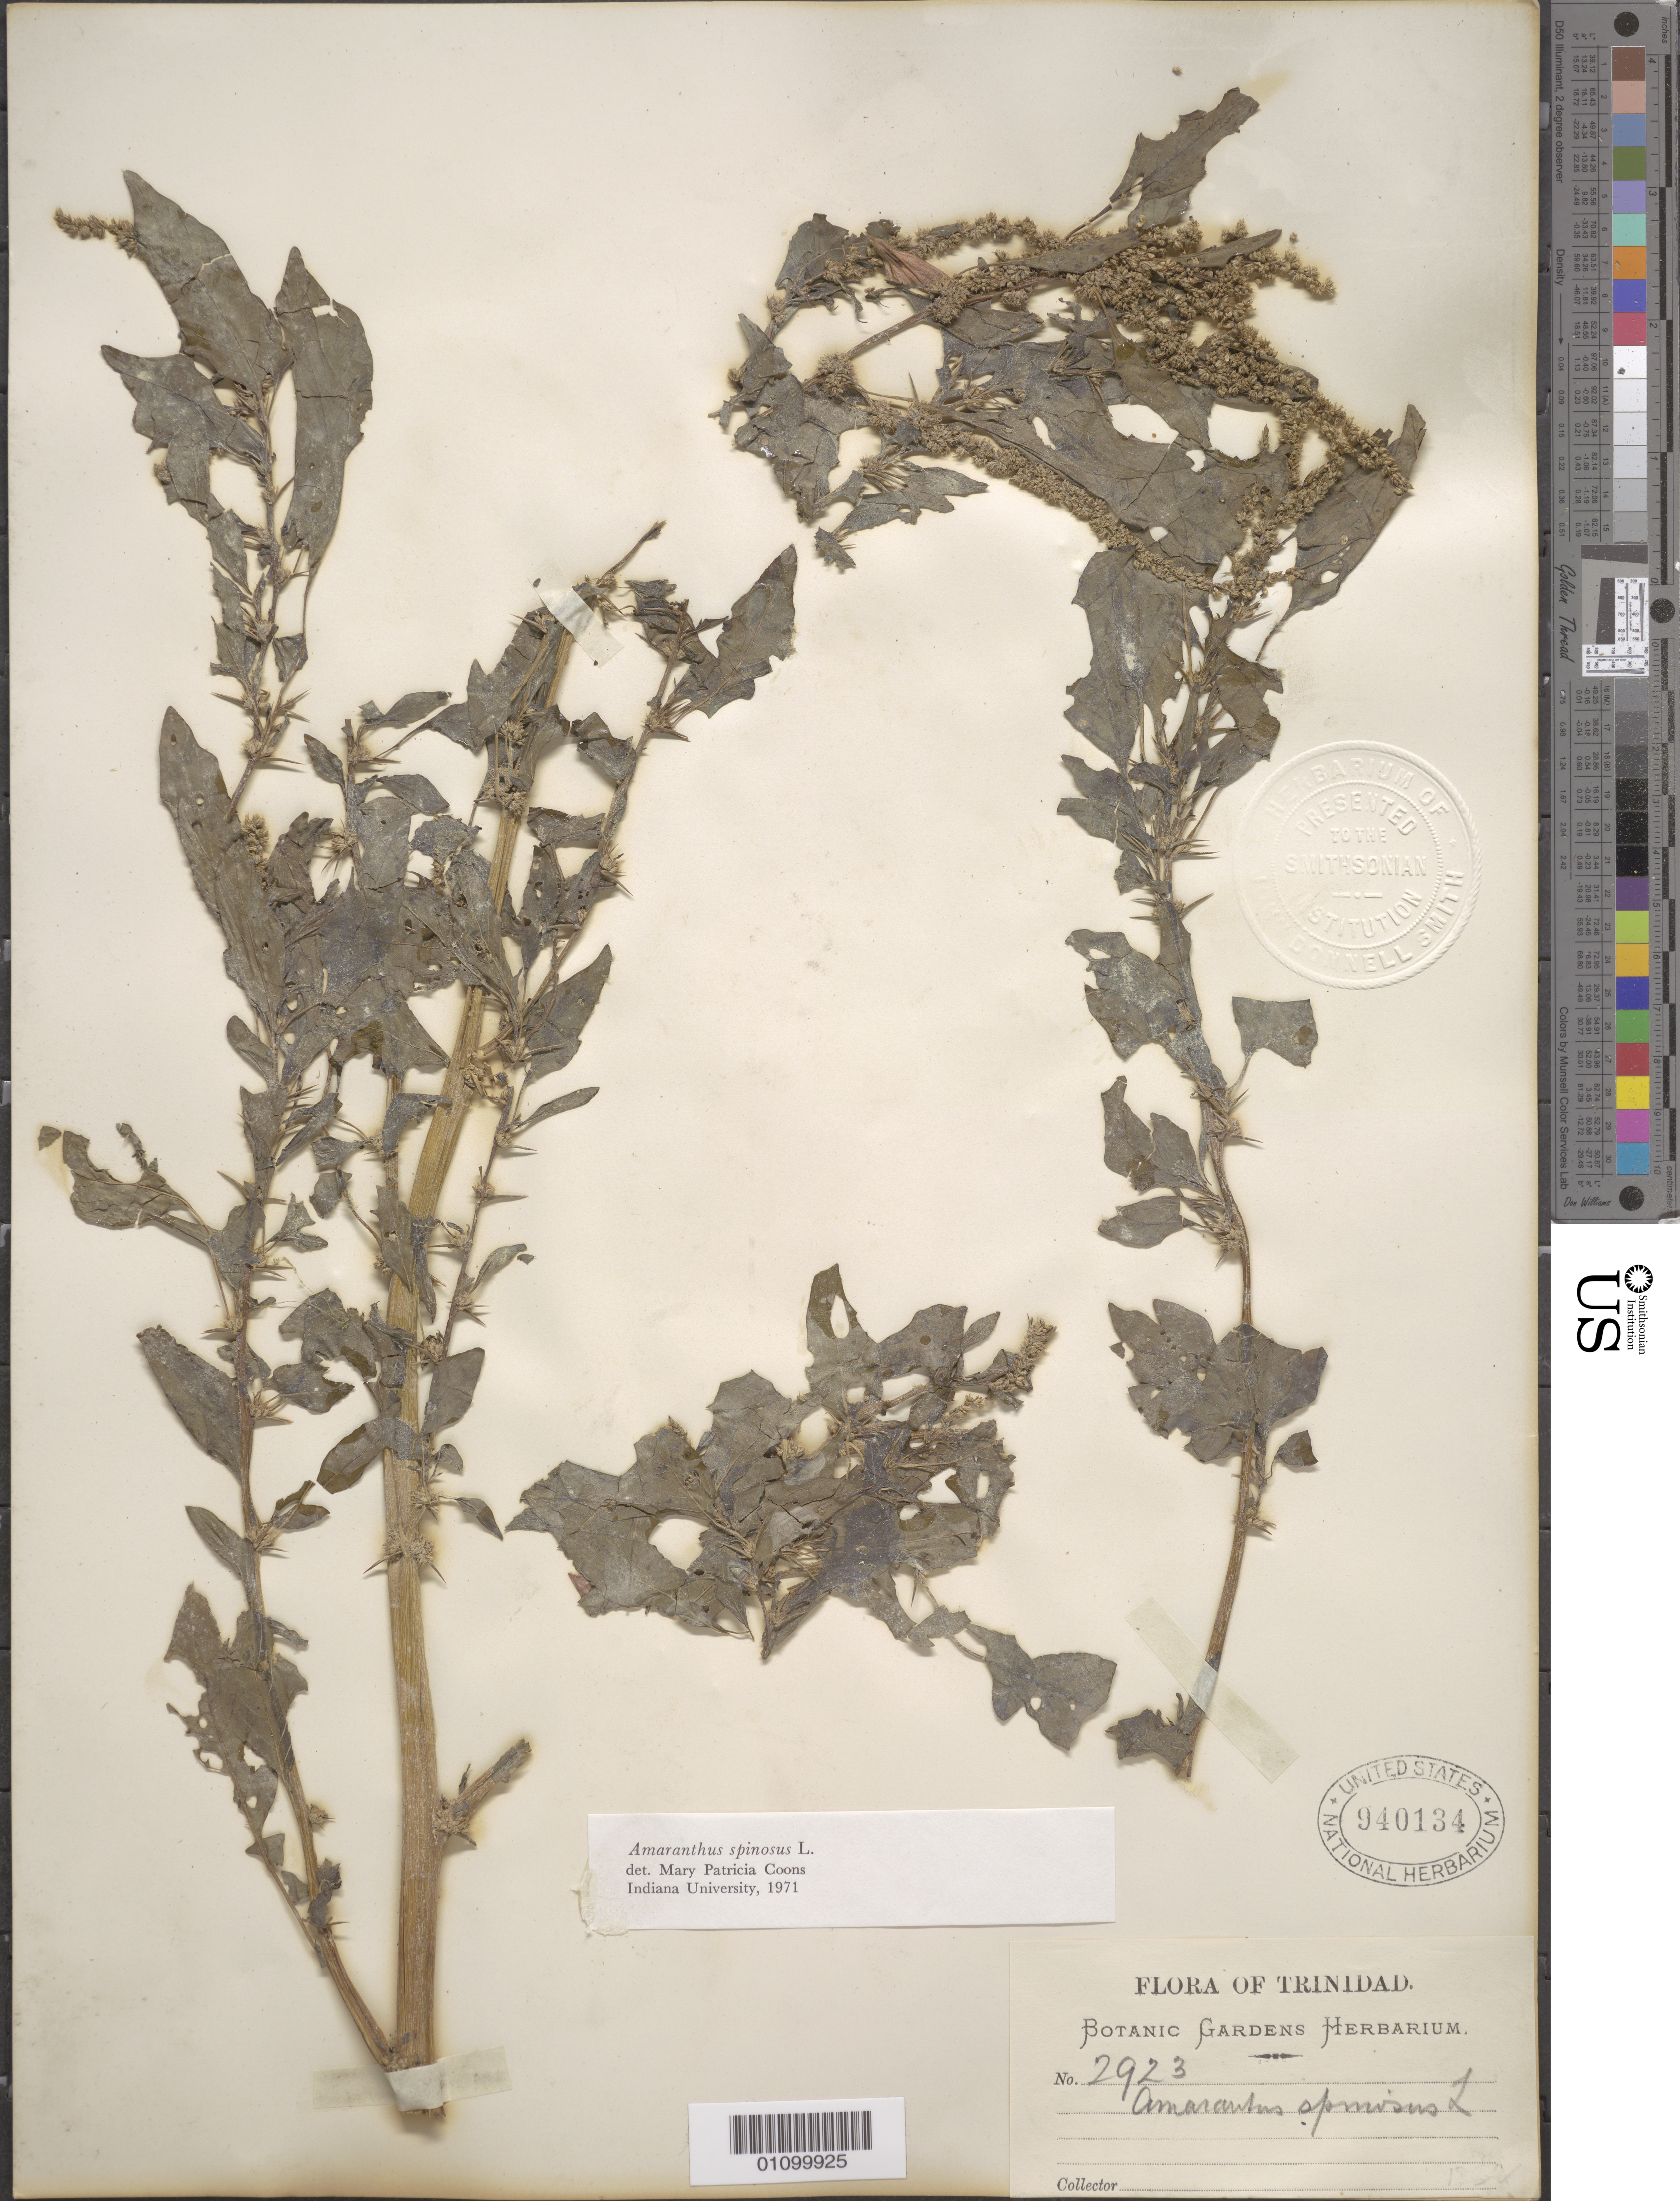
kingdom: Plantae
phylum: Tracheophyta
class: Magnoliopsida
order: Caryophyllales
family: Amaranthaceae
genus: Amaranthus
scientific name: Amaranthus spinosus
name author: L.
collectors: Botanic Gardens Herbarium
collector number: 2923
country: Trinidad and Tobago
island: Trinidad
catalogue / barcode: US 940134